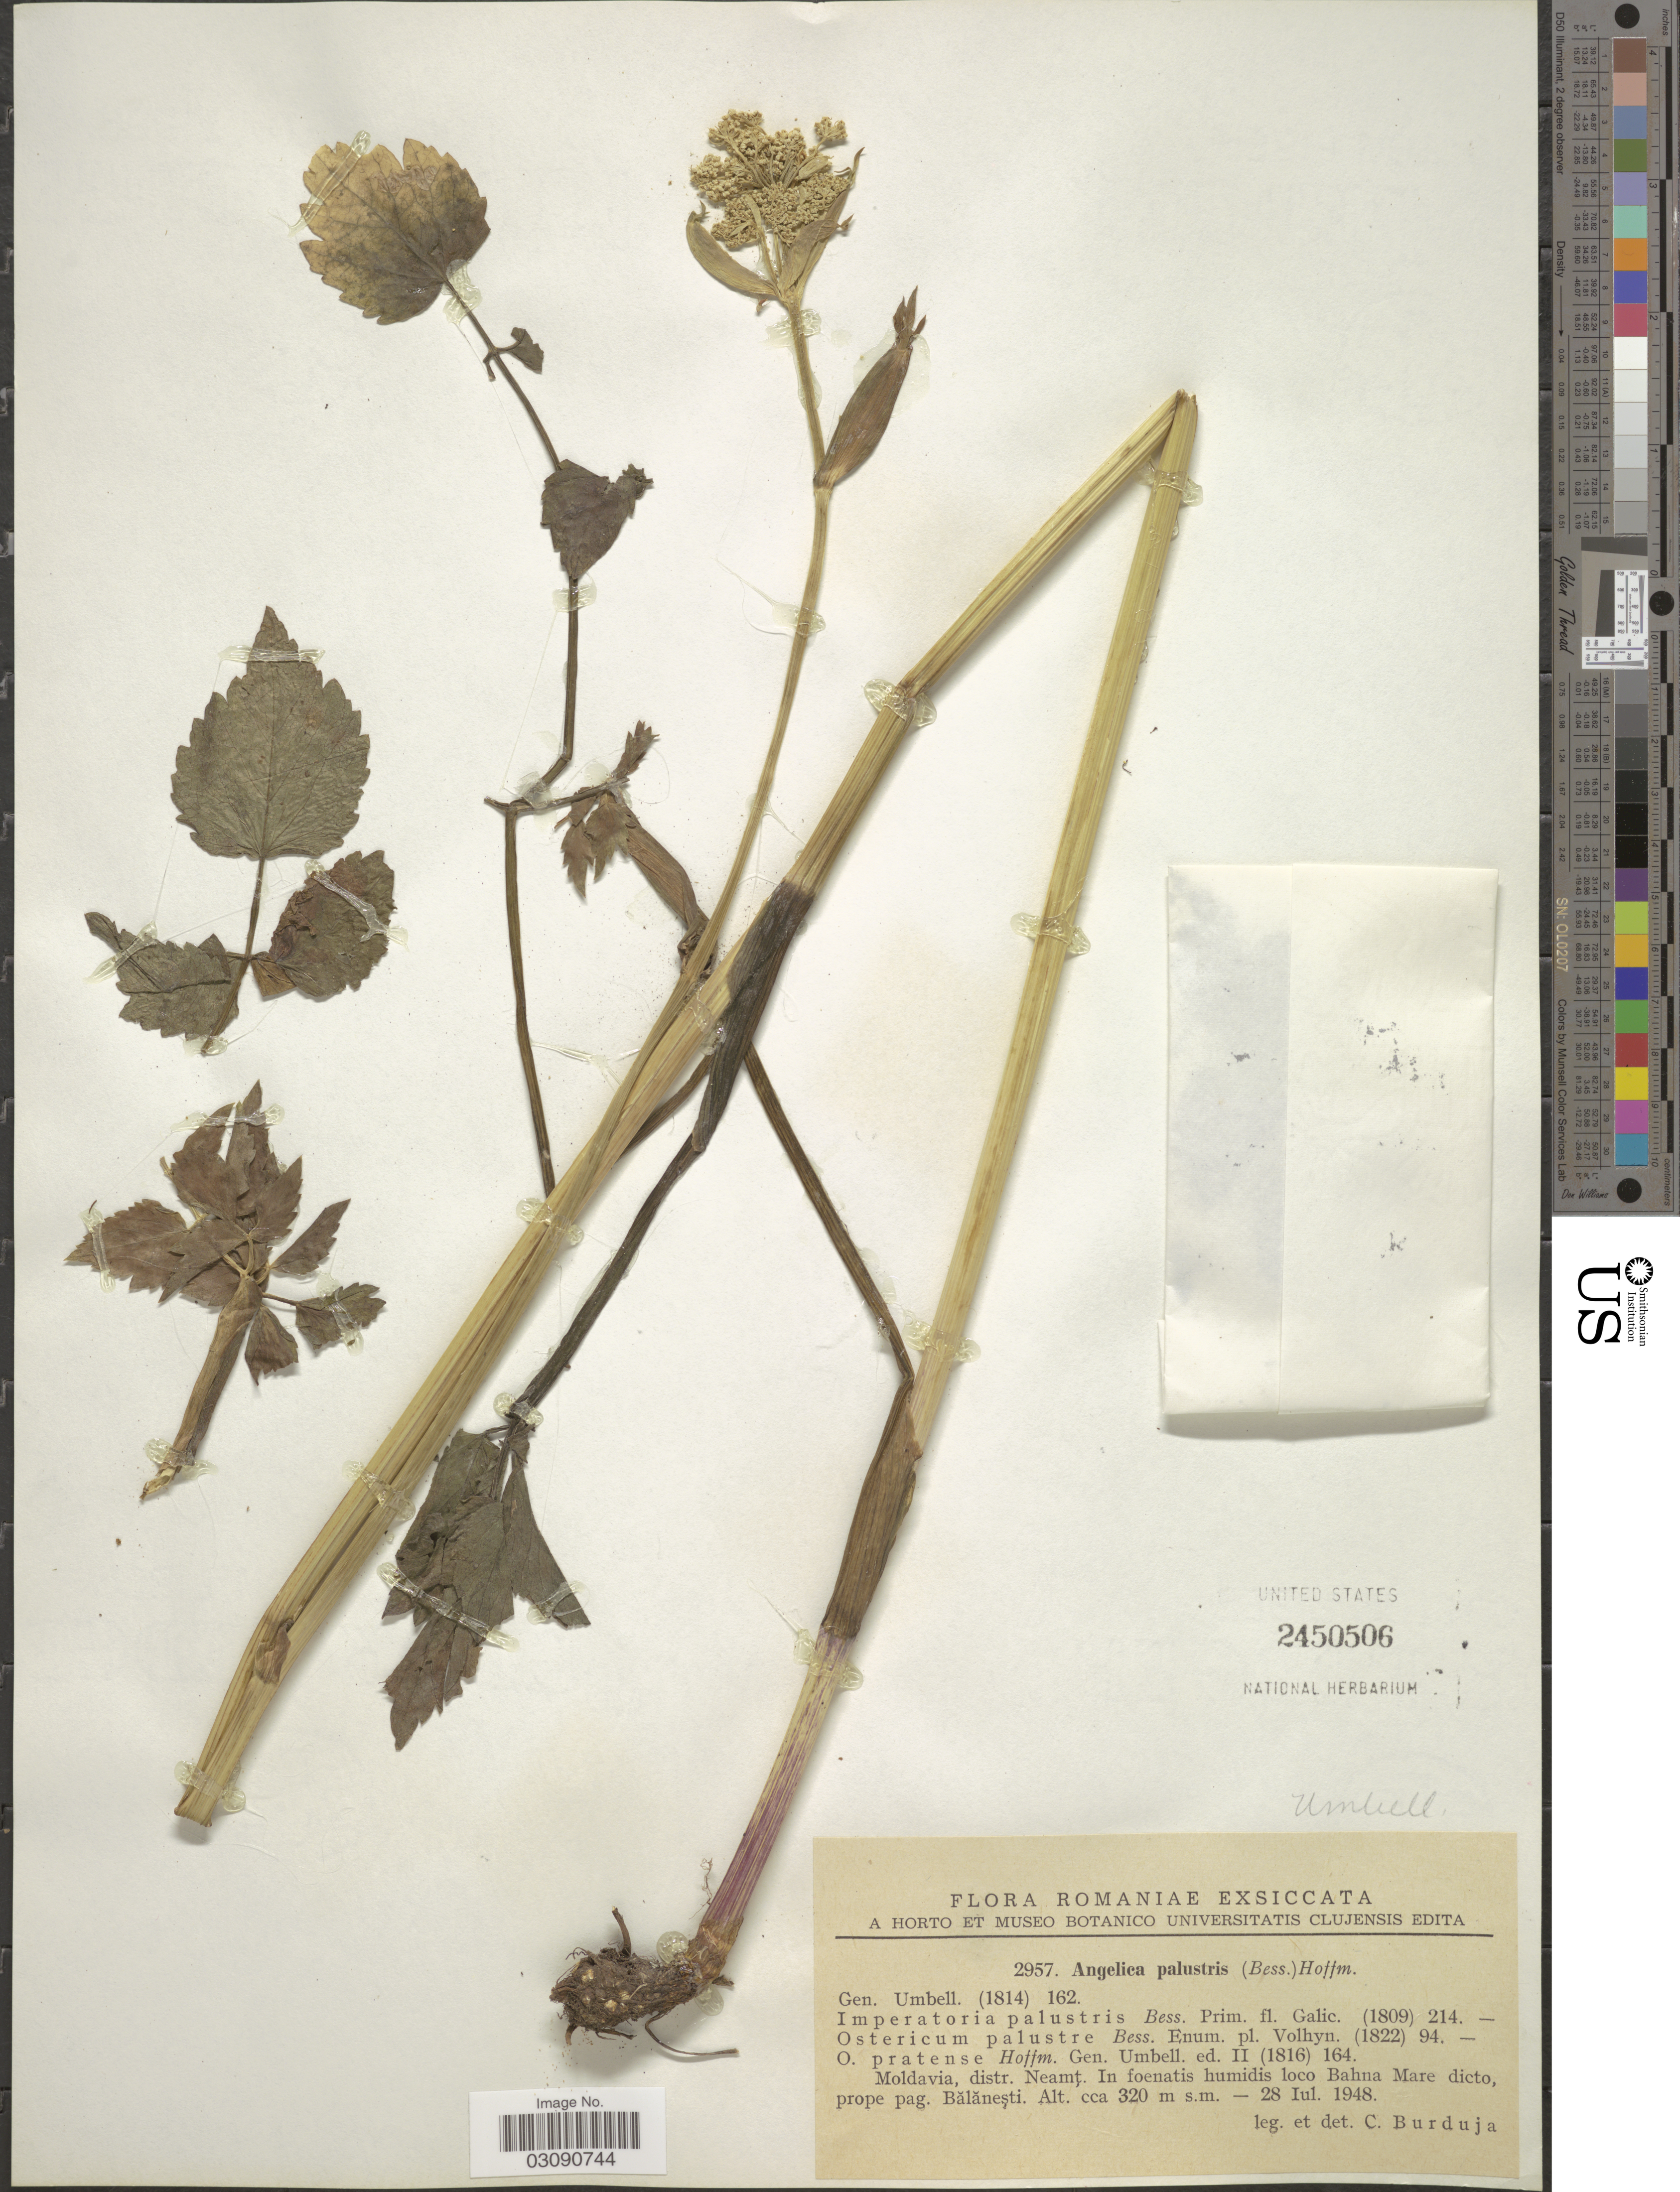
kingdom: Plantae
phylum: Tracheophyta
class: Magnoliopsida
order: Apiales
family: Apiaceae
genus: Angelica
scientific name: Angelica palustris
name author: (Besser) Hoffm.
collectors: C. Burduja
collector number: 2957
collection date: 1948-07-28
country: Romania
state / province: Neamt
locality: Moldavia, distr. Neamt, In foenatis humidis loco Bahna Mare dicto prope pag. Balanesti.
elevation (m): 320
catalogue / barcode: US 2450506